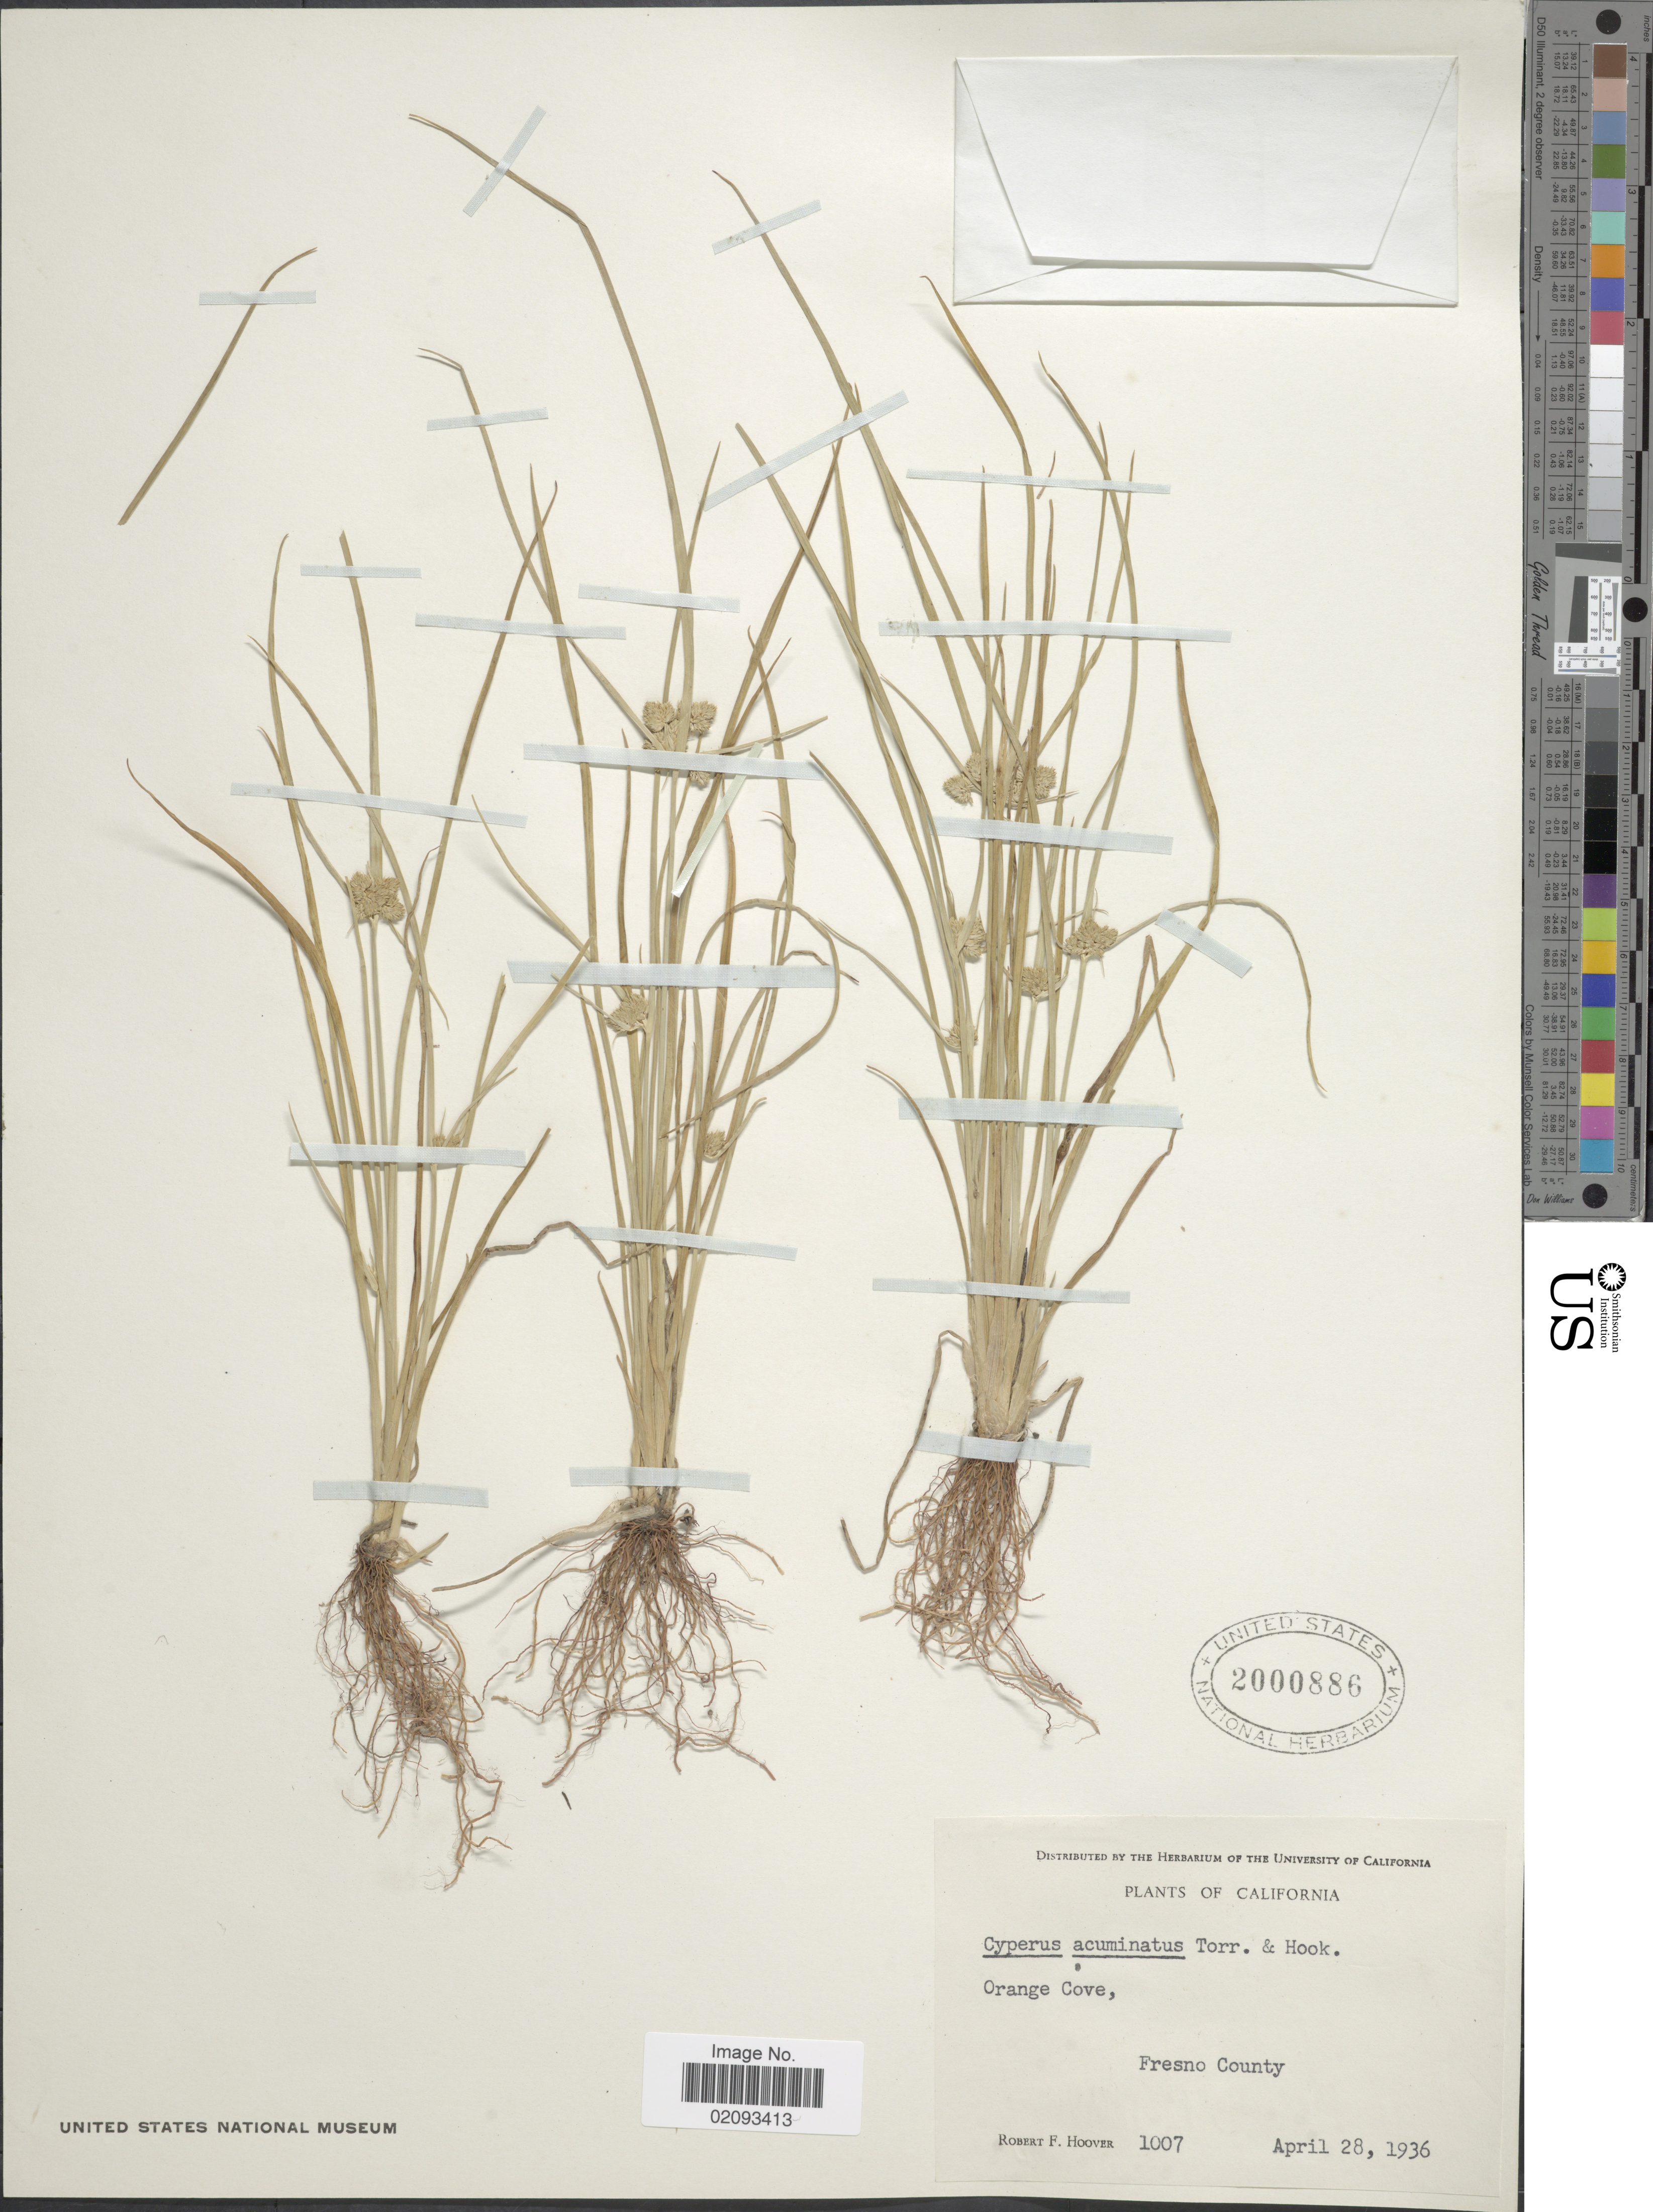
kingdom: Plantae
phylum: Tracheophyta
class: Liliopsida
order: Poales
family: Cyperaceae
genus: Cyperus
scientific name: Cyperus acuminatus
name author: Torr. & Hook.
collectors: R. F. Hoover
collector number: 1007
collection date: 1936-04-28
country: United States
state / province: California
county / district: Fresno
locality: Orange Cove, Fresno County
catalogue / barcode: US 2000886